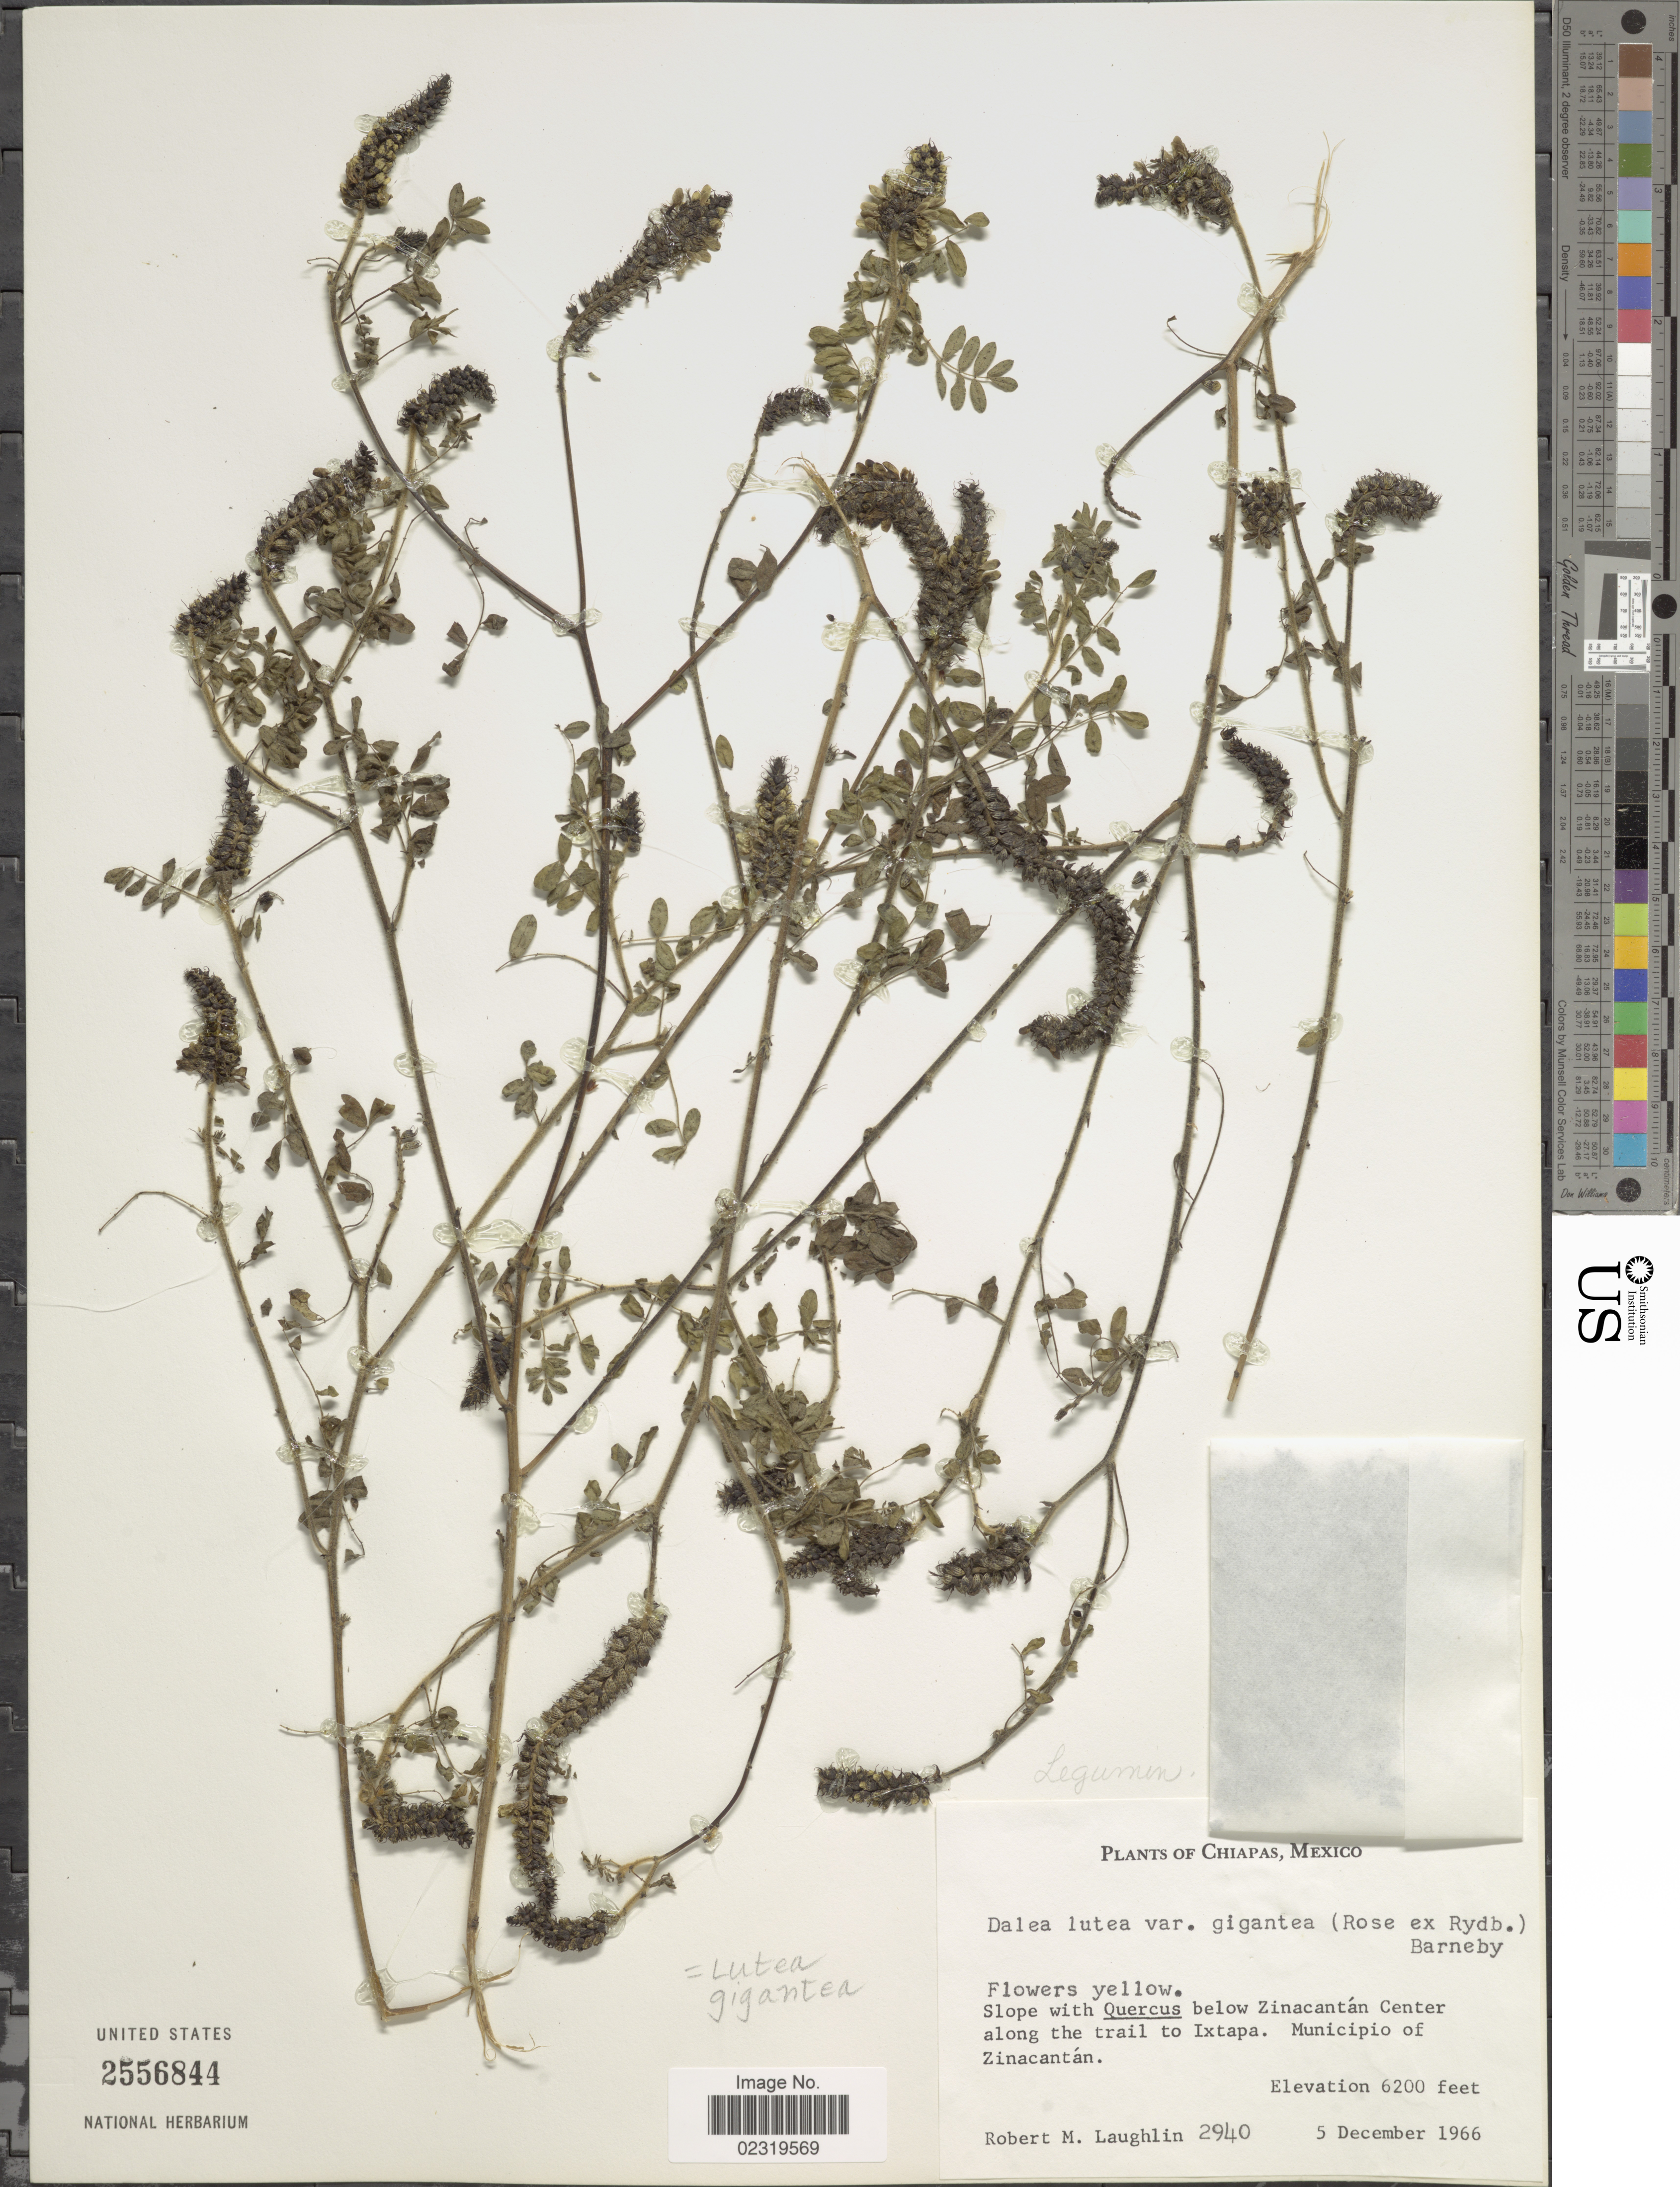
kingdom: Plantae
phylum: Tracheophyta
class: Magnoliopsida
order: Fabales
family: Fabaceae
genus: Dalea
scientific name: Dalea lutea var. gigantea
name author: (Rose) Barneby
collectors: R. M. Laughlin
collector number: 2940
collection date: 1966-12-05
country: Mexico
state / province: Chiapas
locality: Slope with Quercus below Zinacantán Center along the trail to Ixtapa. Municipio of Zinacantán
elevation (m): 1890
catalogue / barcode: US 2556844